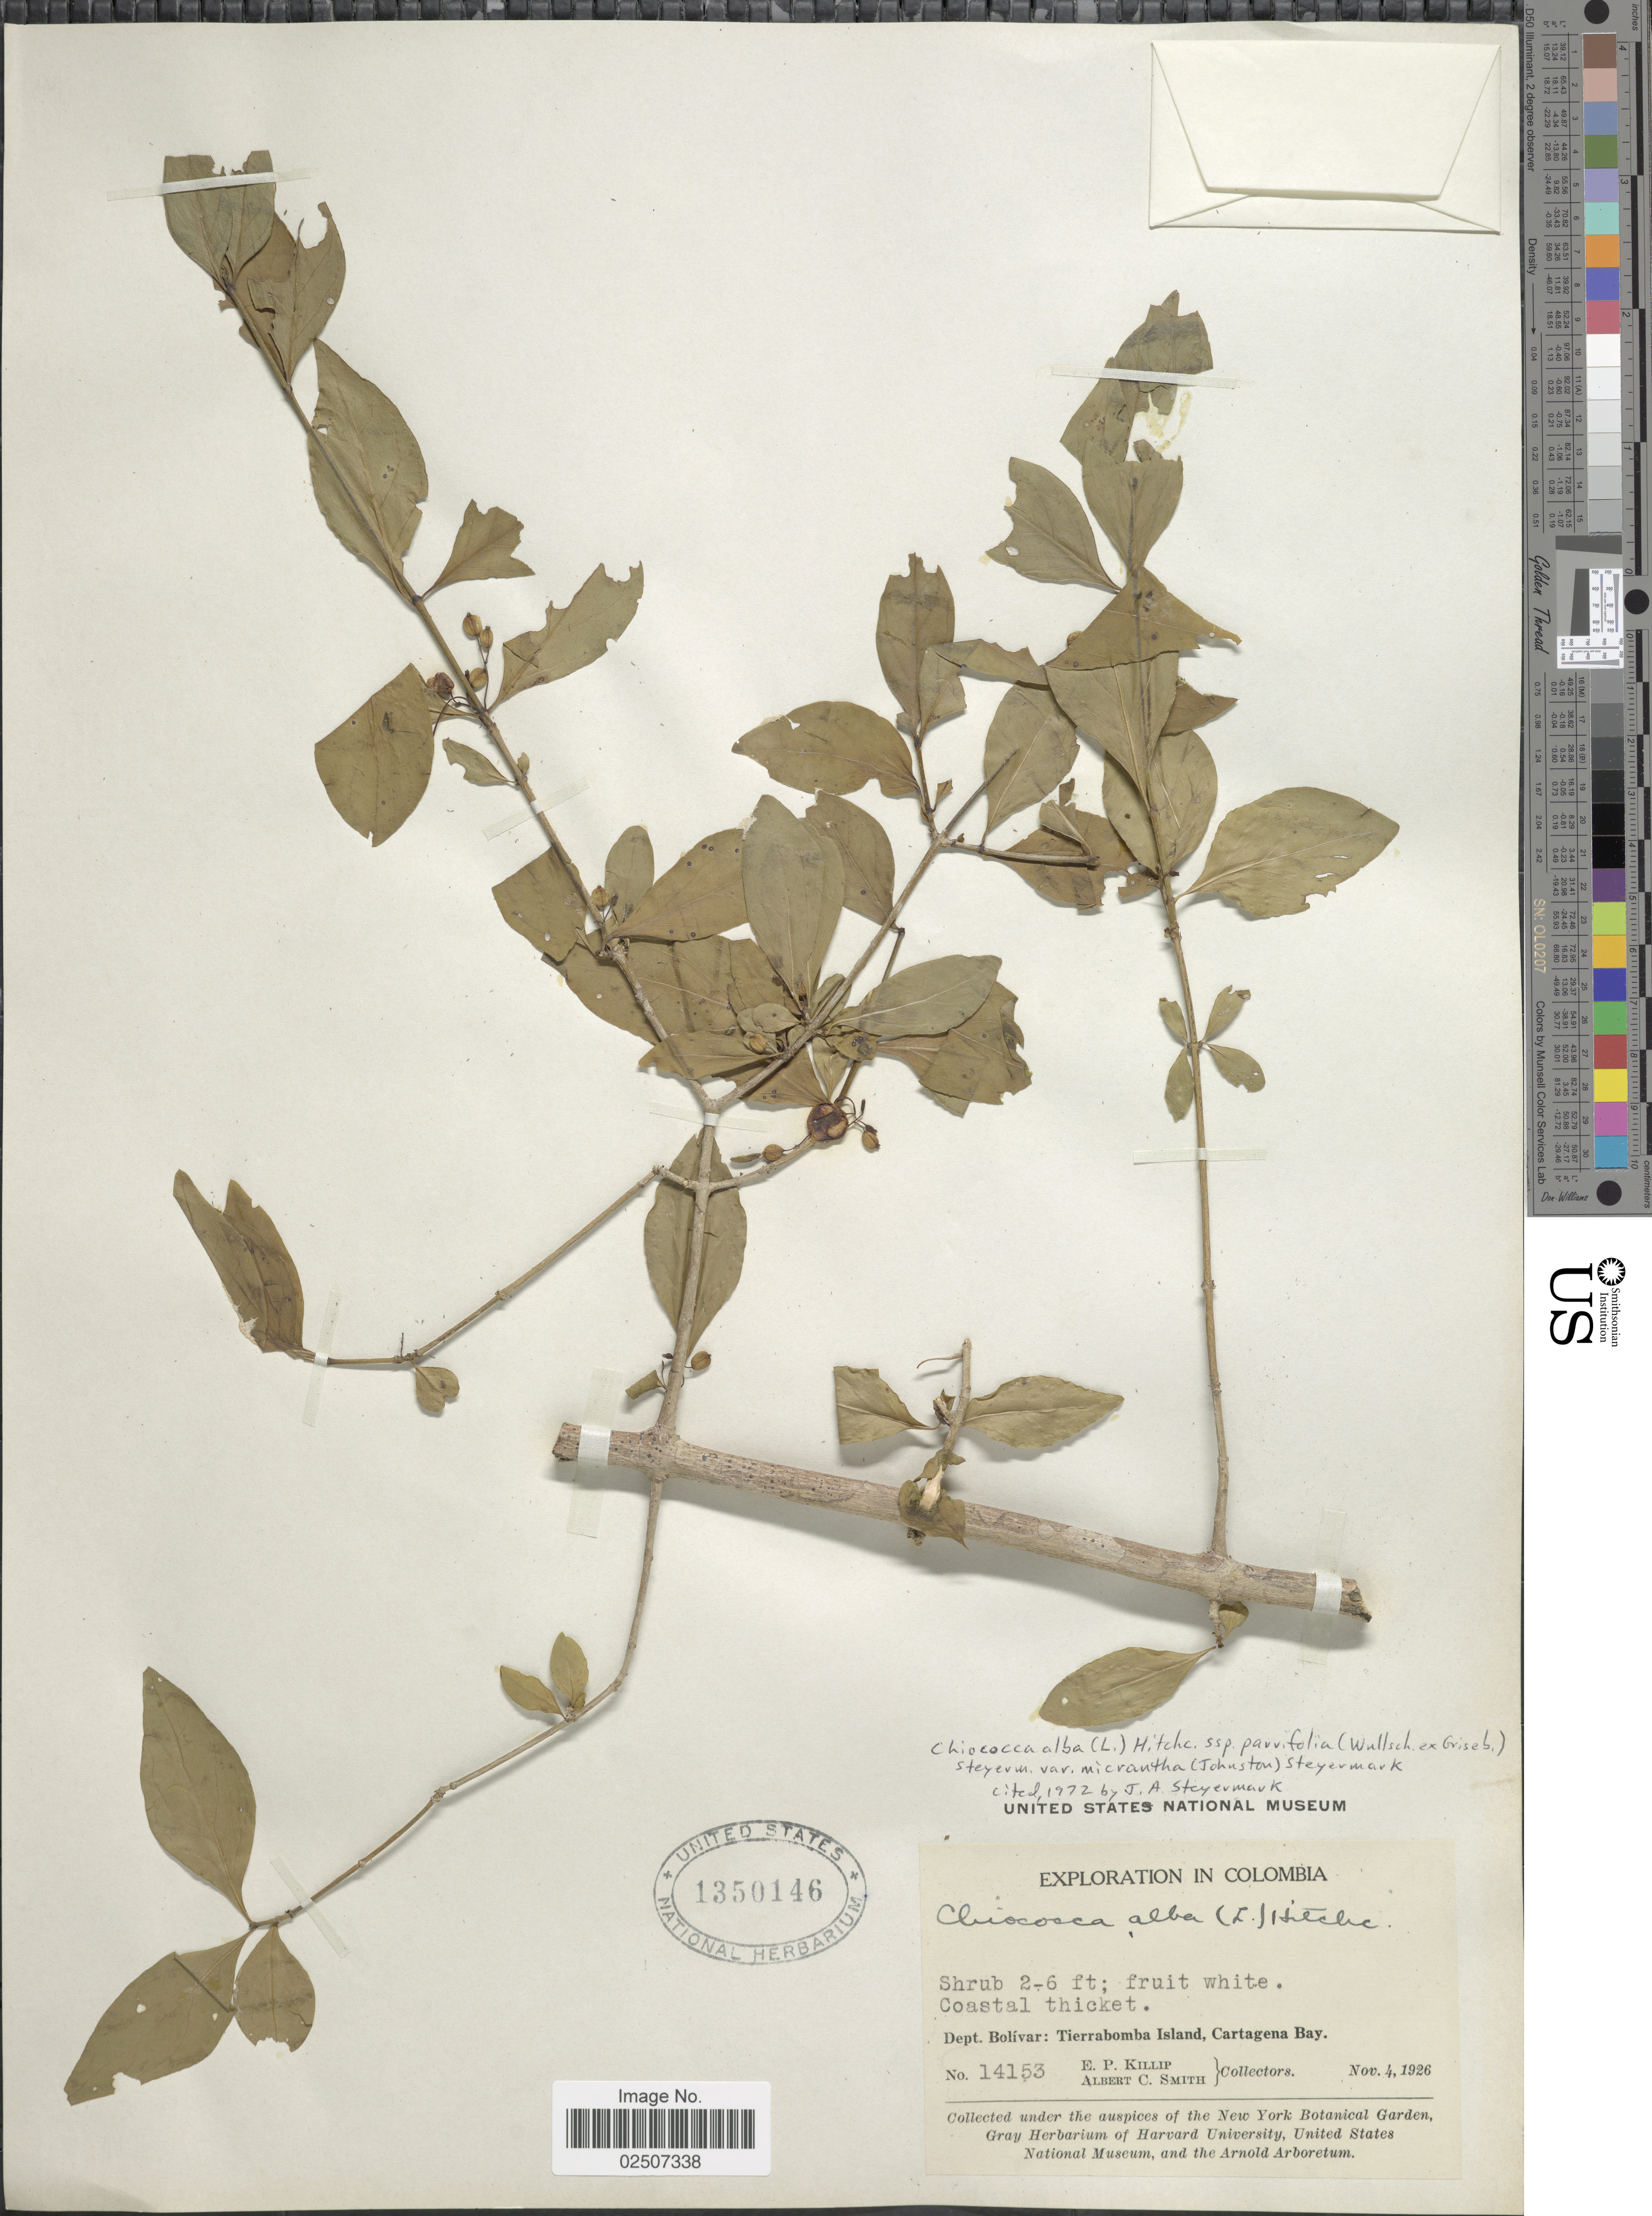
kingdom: Plantae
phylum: Tracheophyta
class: Magnoliopsida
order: Gentianales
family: Rubiaceae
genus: Chiococca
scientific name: Chiococca alba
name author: (L.) Hitchc.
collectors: E. P. Killip & A. C. Smith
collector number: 14153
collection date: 1926-11-04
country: Colombia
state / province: Bolívar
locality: Dept. Bolivar: Tierrabomba Island, Cartagena Bay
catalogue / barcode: US 1350146